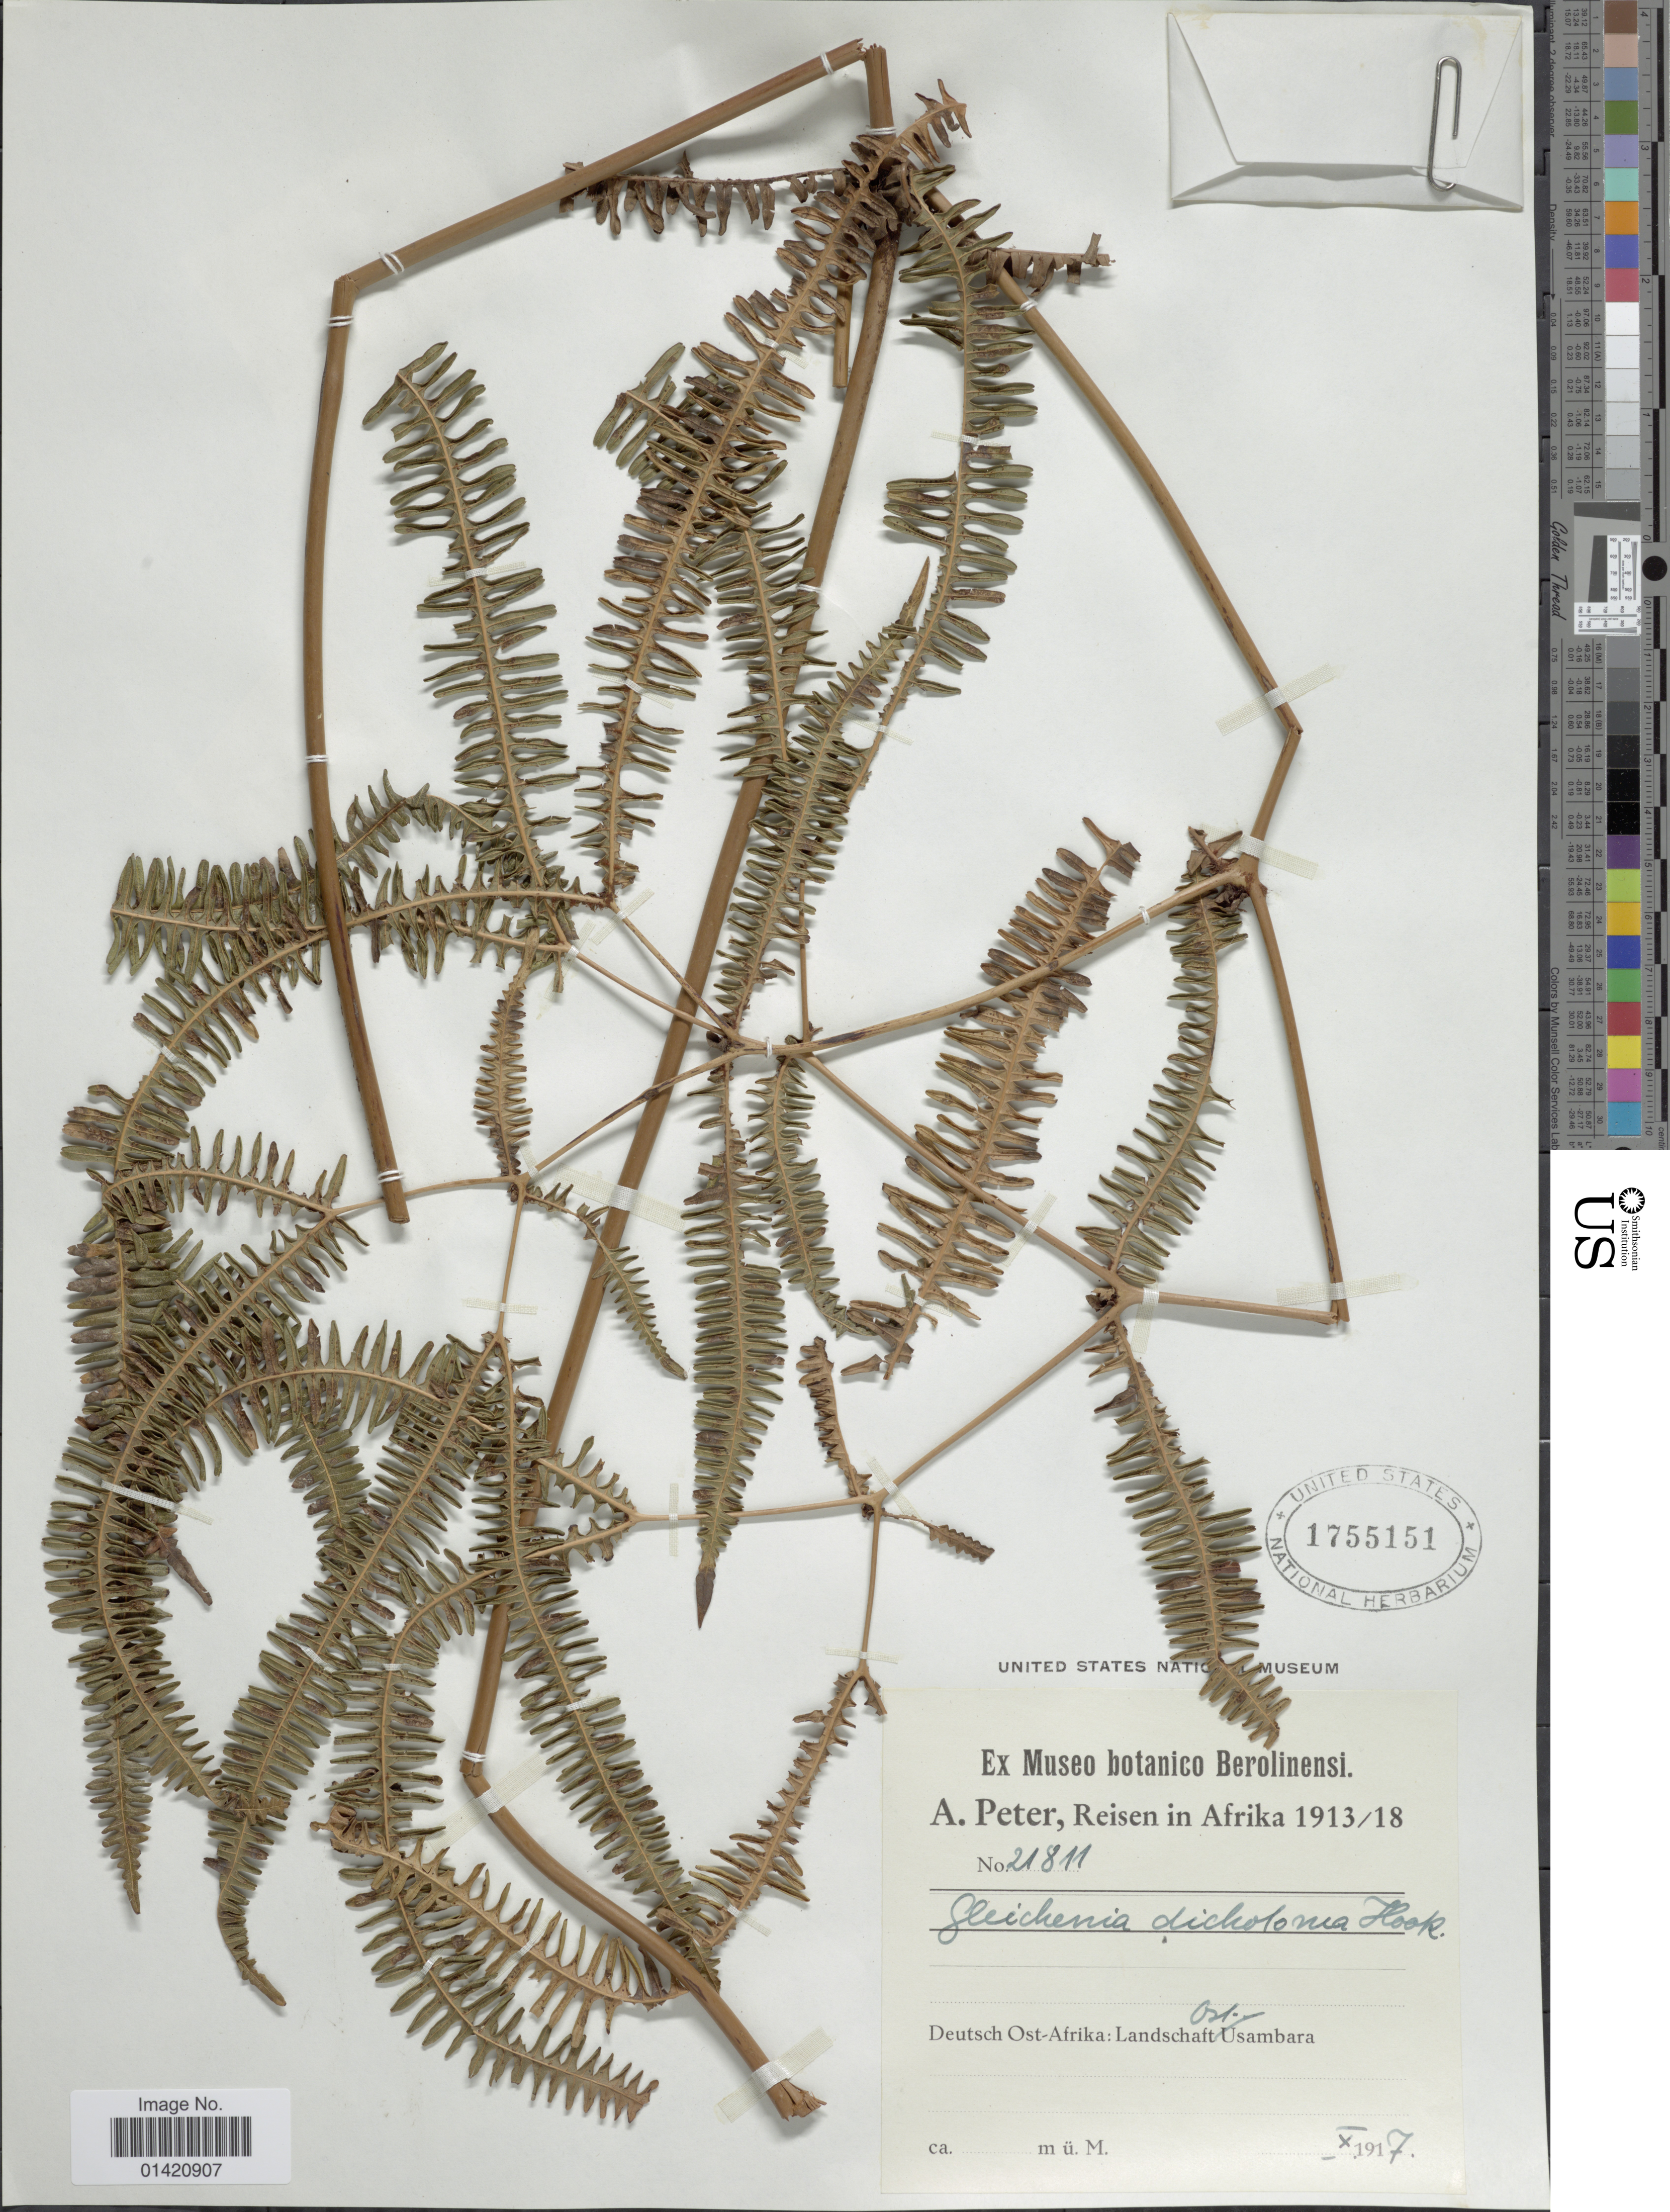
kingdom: Plantae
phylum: Tracheophyta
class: Polypodiopsida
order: Gleicheniales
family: Gleicheniaceae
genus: Dicranopteris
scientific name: Dicranopteris linearis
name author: (Burm. f.) Underw.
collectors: A. Peter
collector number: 21811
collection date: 1917-10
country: Tanzania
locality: Deutsch Ost-Afrika: Landschaft Ost-Usambara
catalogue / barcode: US 1755151